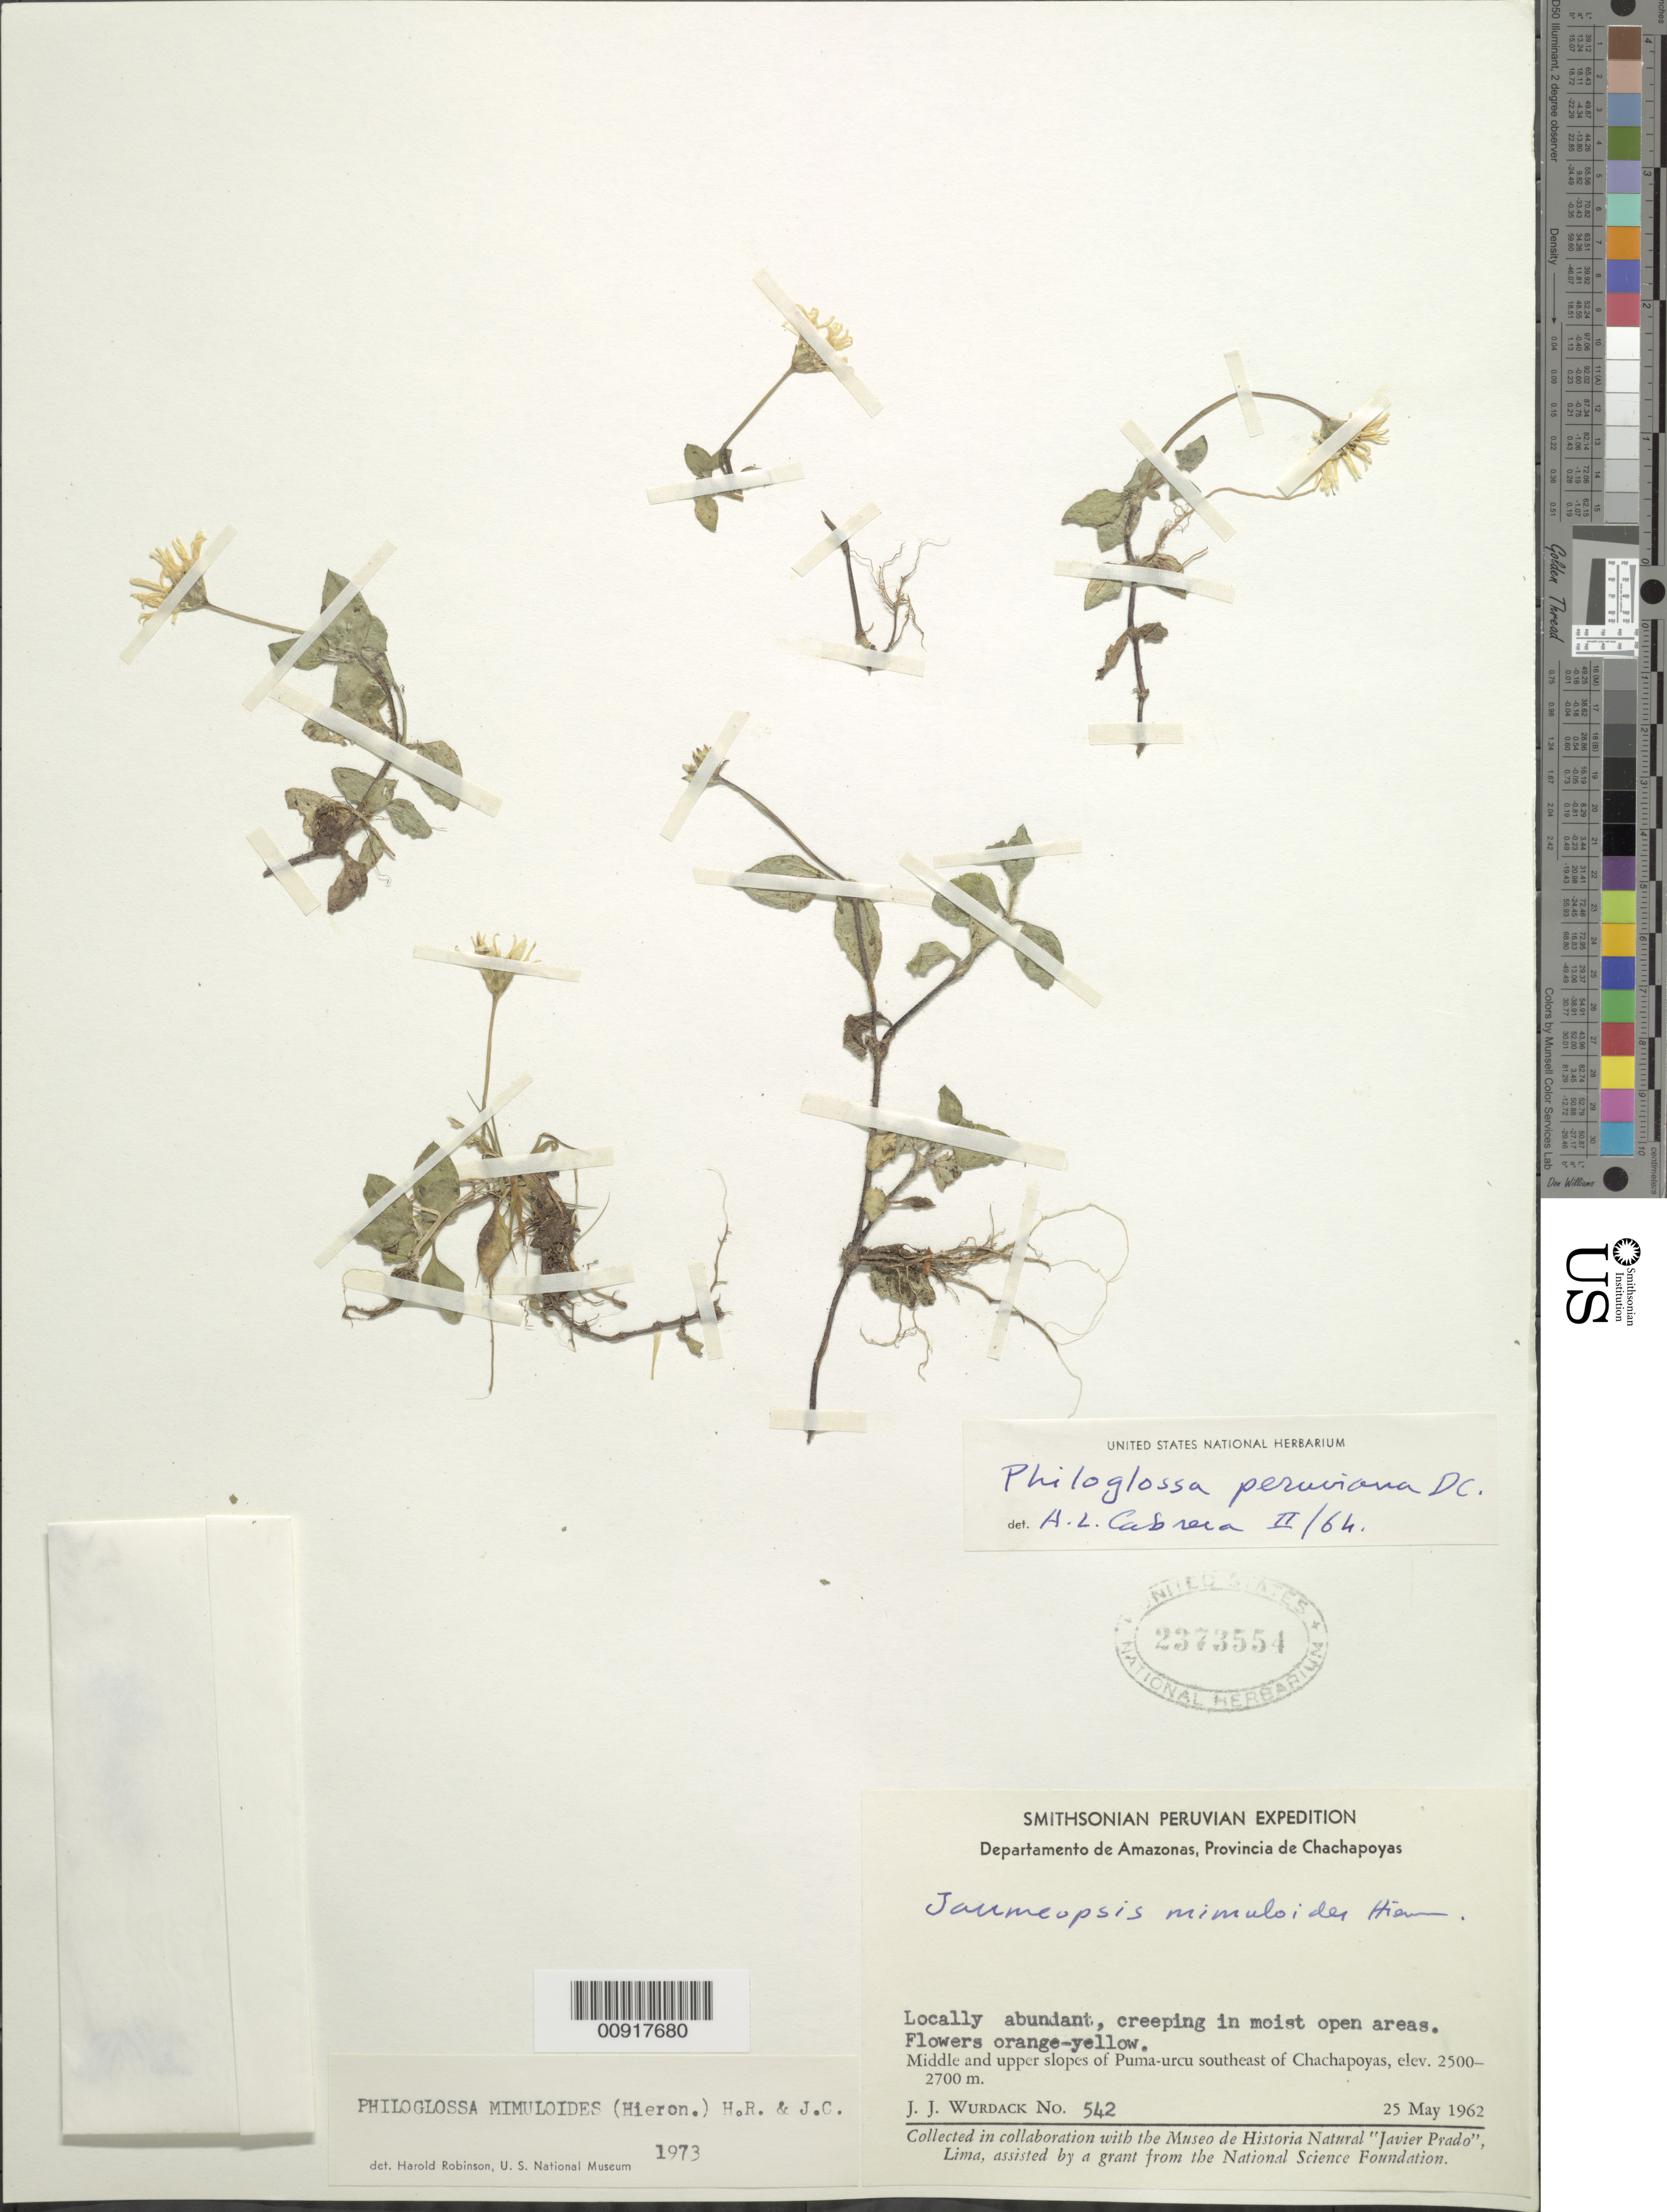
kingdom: Plantae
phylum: Tracheophyta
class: Magnoliopsida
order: Asterales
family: Asteraceae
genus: Philoglossa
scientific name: Philoglossa mimuloides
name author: (Hieron.) H. Rob. & Brettell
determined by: Robinson, Harold E., (US)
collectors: J. J. Wurdack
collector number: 542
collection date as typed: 25 May 1962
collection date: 1962-05-25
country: Peru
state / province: Amazonas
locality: Prov. Chachapoyas, Dpto. Amazonas, middle and upper slopes of Puma-Urcu, SE of Chachapoyas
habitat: Creeping in moist open areas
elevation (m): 2500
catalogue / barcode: US 2373554